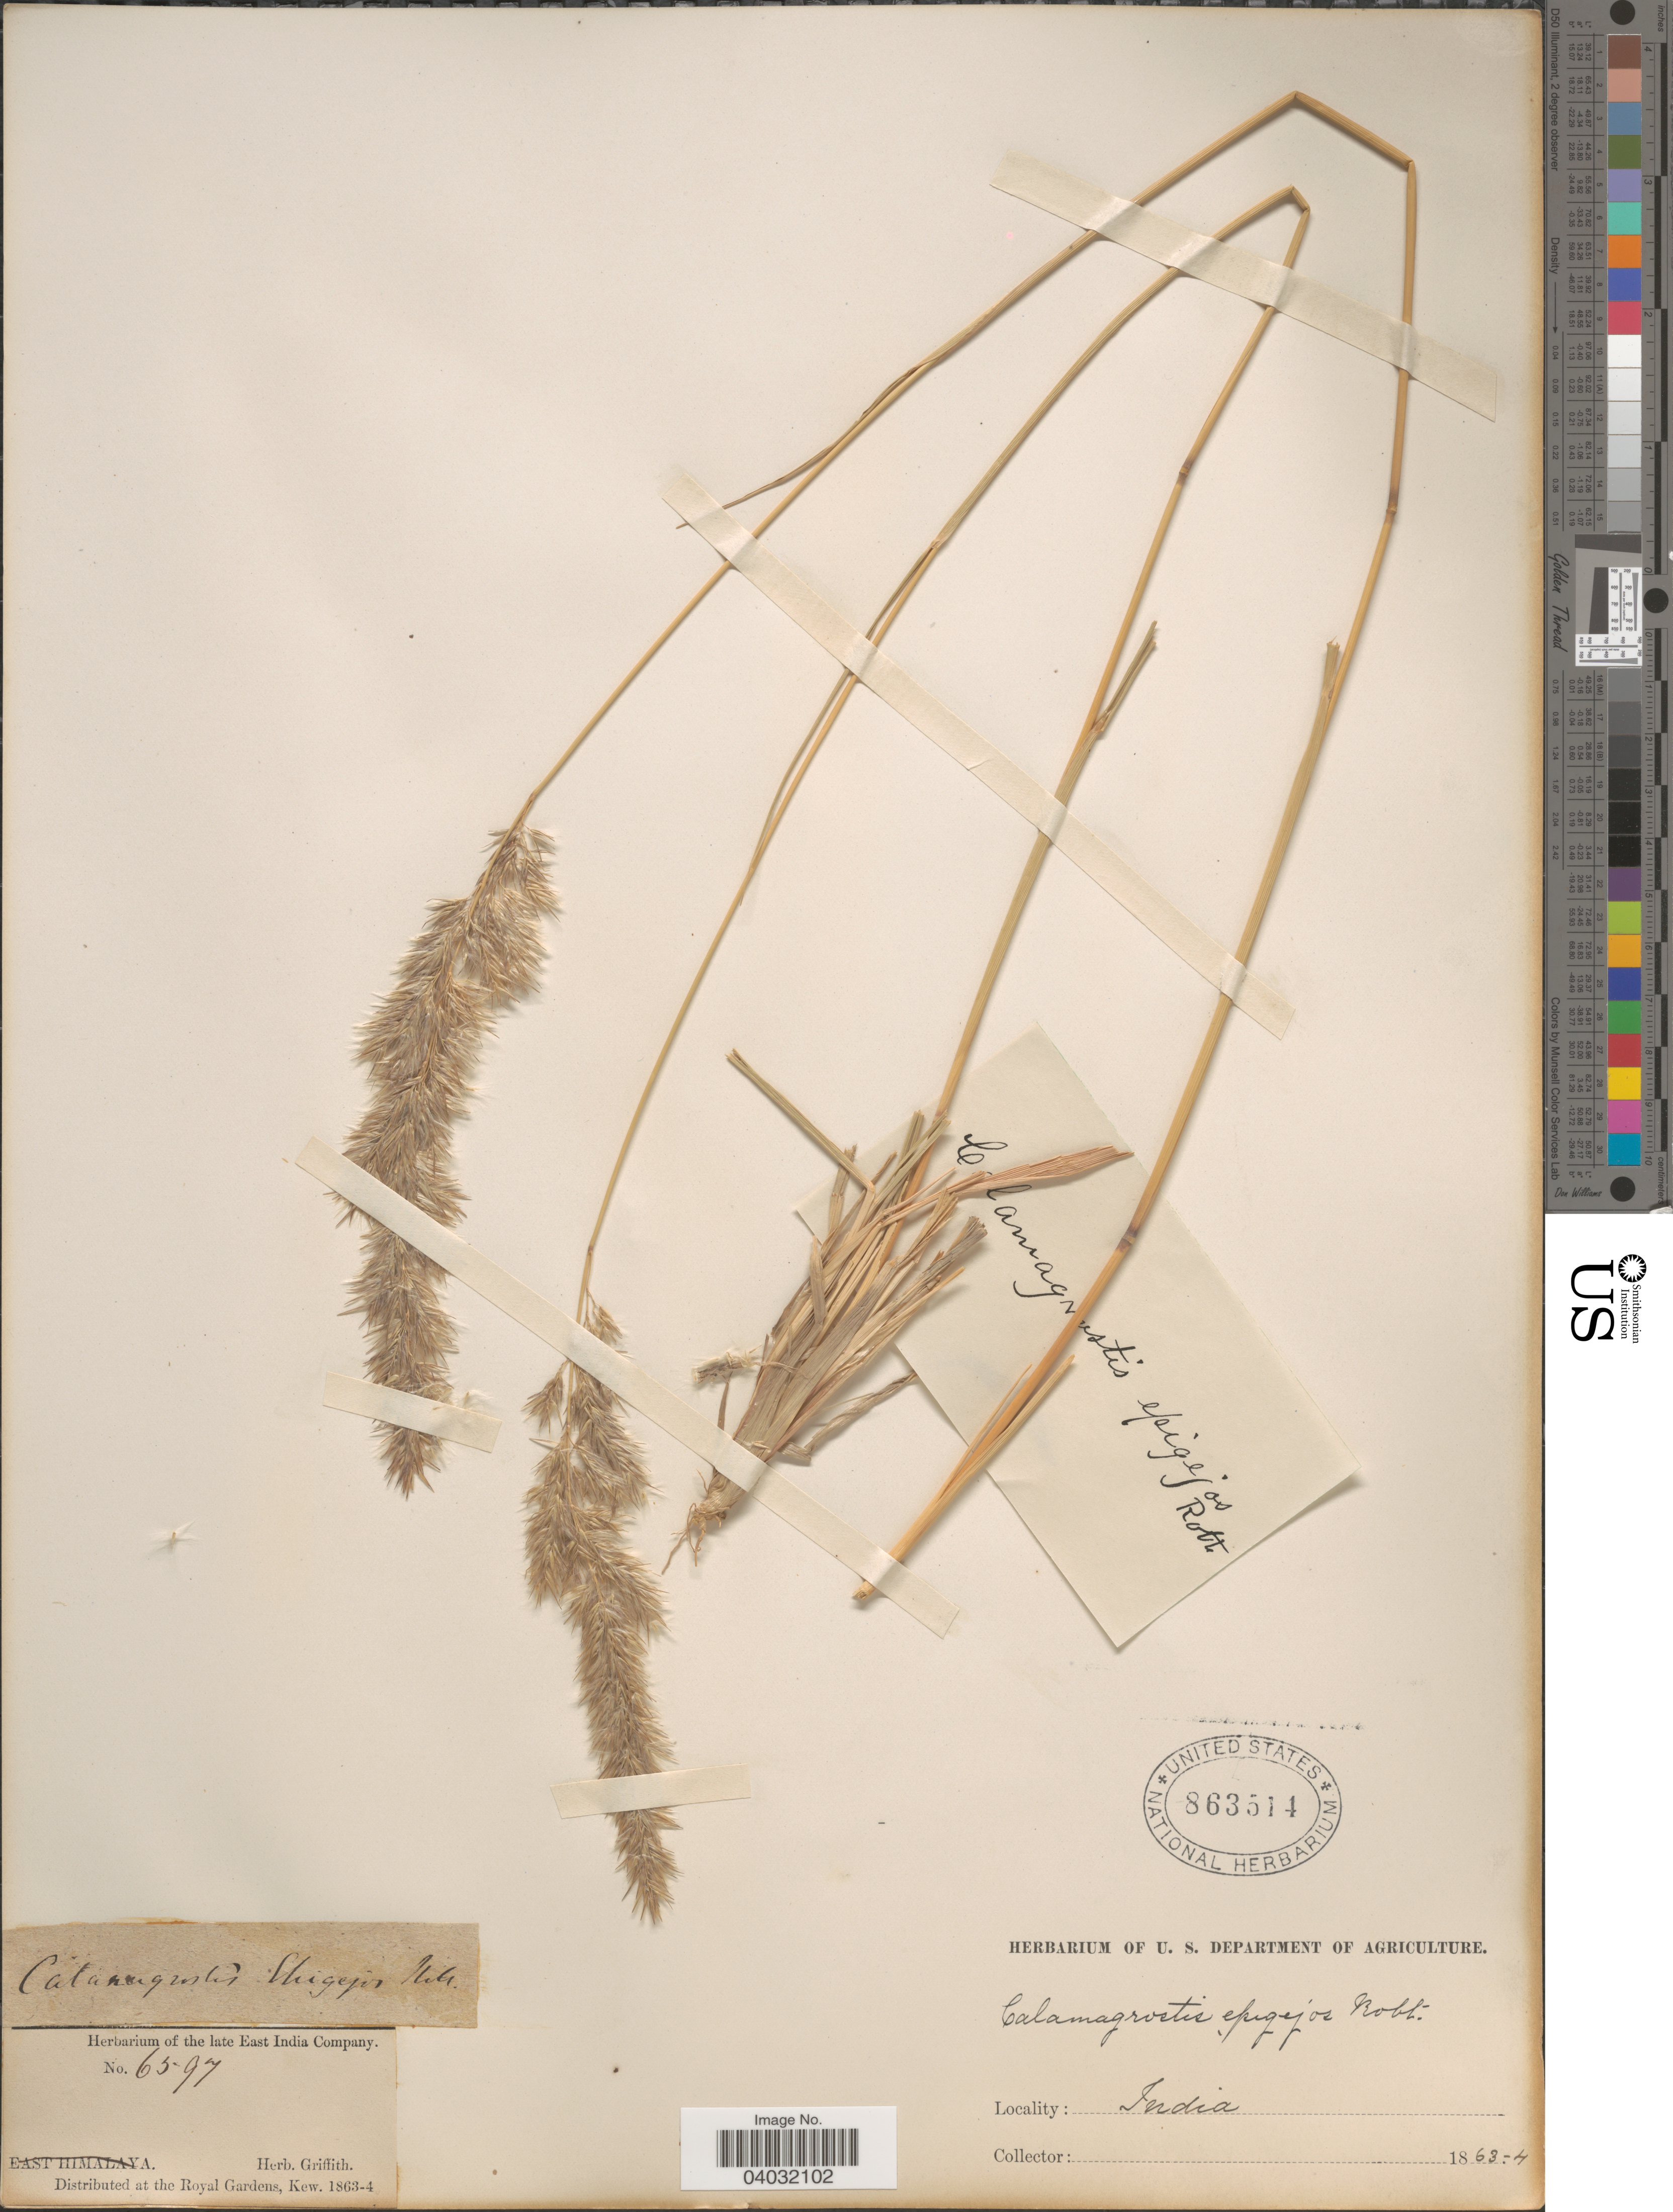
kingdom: Plantae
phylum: Tracheophyta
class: Liliopsida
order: Poales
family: Poaceae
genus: Calamagrostis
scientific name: Calamagrostis epigeios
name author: (L.) Roth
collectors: ex herb. Griffith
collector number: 6597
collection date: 1863/1864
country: India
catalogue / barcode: US 863514